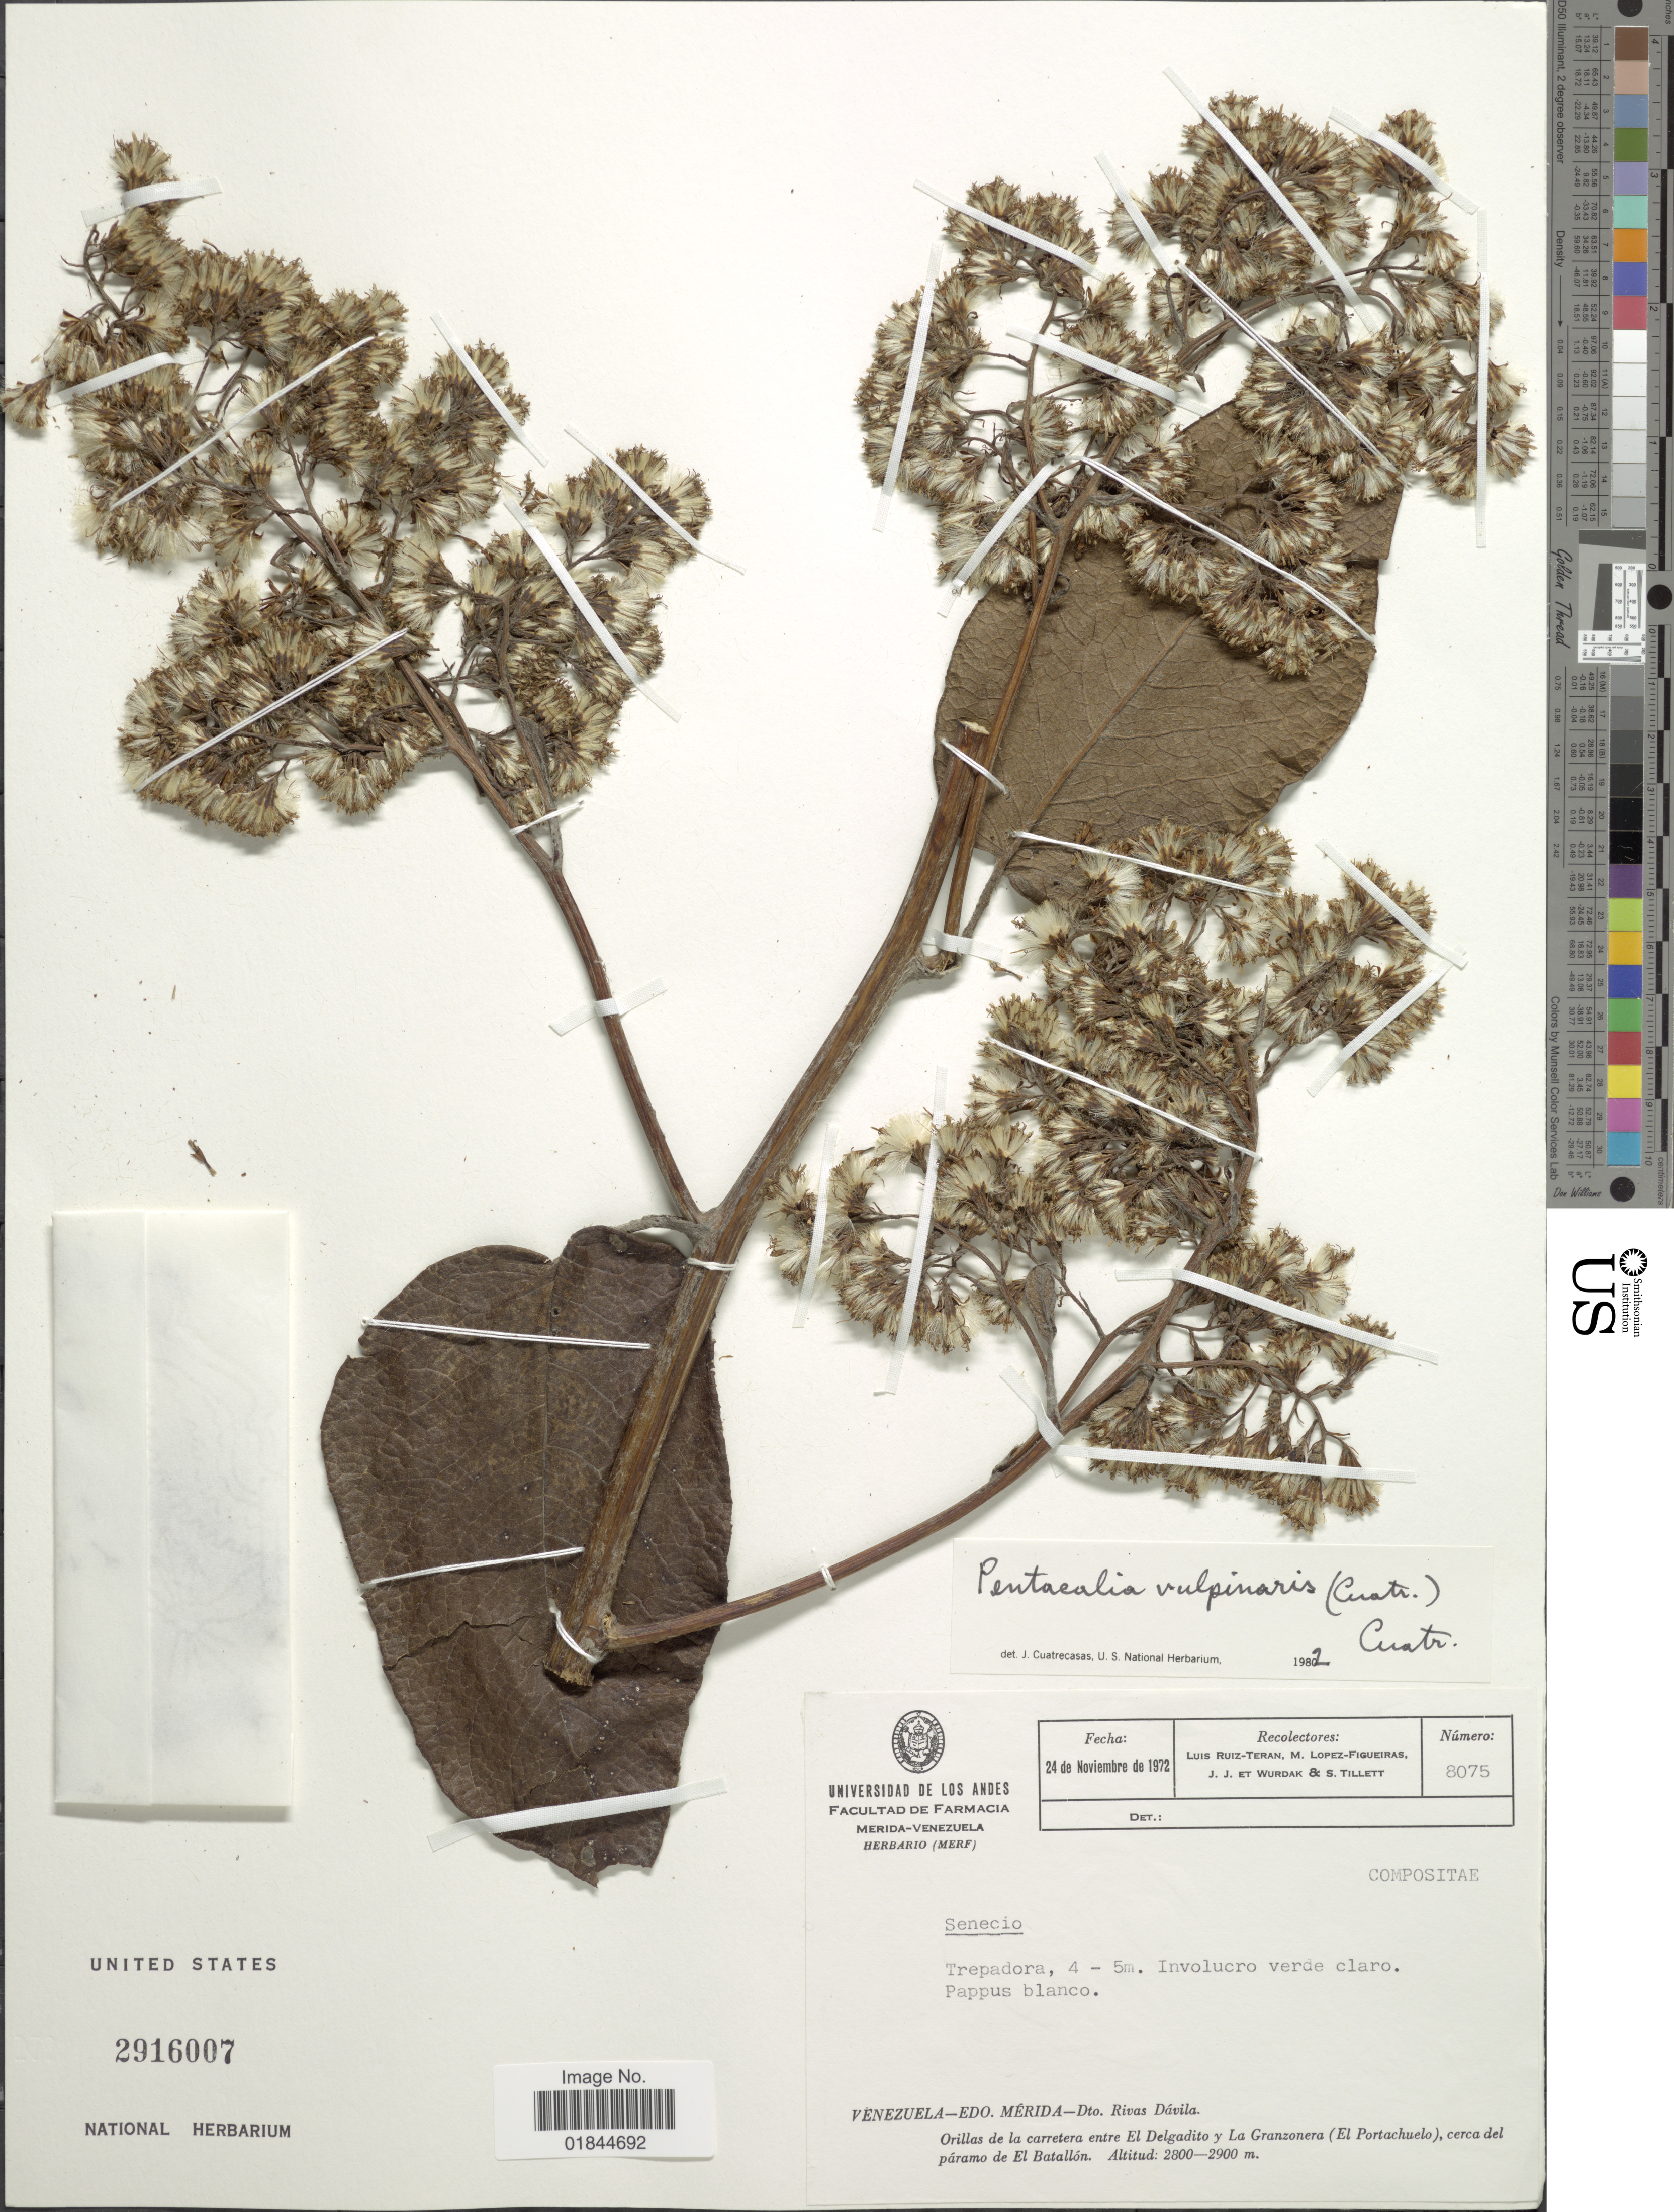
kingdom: Plantae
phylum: Tracheophyta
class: Magnoliopsida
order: Asterales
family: Asteraceae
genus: Pentacalia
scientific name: Pentacalia vulpinaris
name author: (Cuatrec.) Cuatrec.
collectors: L. Teran, M. Lopéz-F., J. Wurdak & S. S. Tillett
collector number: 8075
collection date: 1972-11-24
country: Venezuela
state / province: Mérida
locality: Dto. Rovas Davila, entre El Delgadito y La Granzonera (El Portachuelo), cerca del paramo de El Batallon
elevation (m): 2800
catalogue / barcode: US 2916007